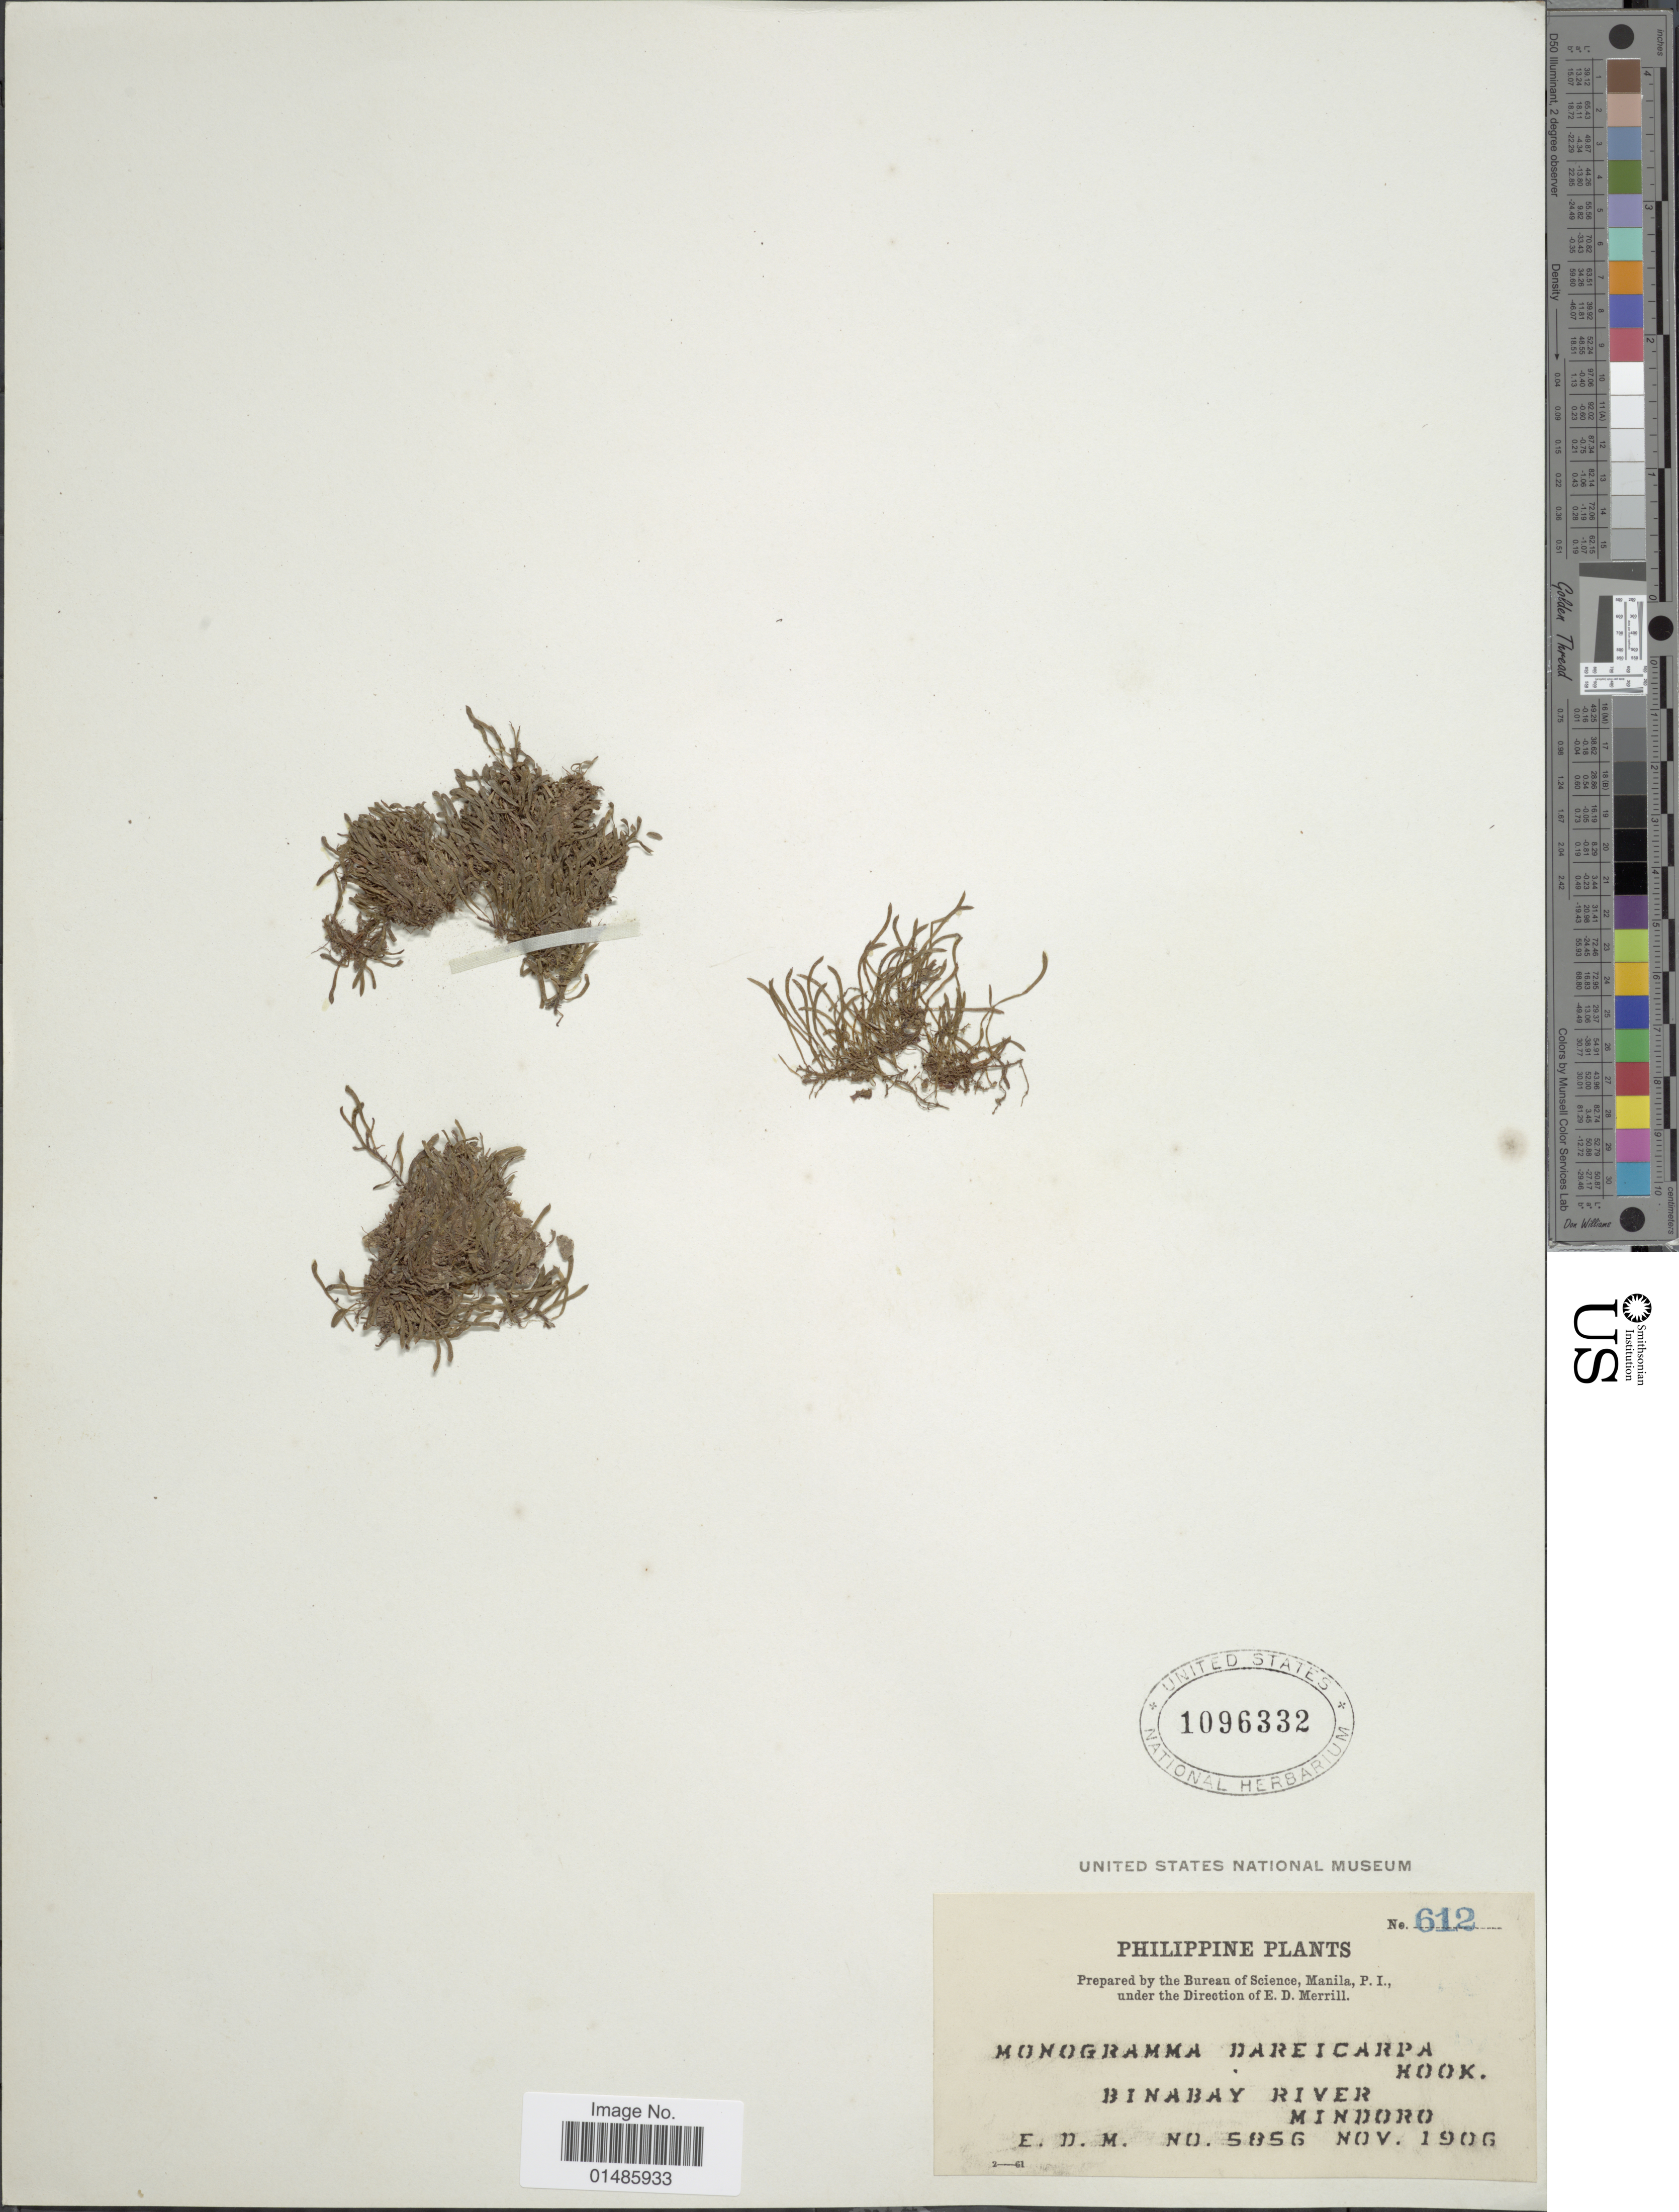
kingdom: Plantae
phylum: Tracheophyta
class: Polypodiopsida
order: Polypodiales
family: Pteridaceae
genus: Haplopteris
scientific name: Haplopteris dareicarpa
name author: (Hook.) S. Linds. & W.C. Chen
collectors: E. D. Merrill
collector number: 612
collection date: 1906-11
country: Philippines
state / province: Mimaropa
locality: Binabay River, Mindoro.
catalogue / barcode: US 1096332